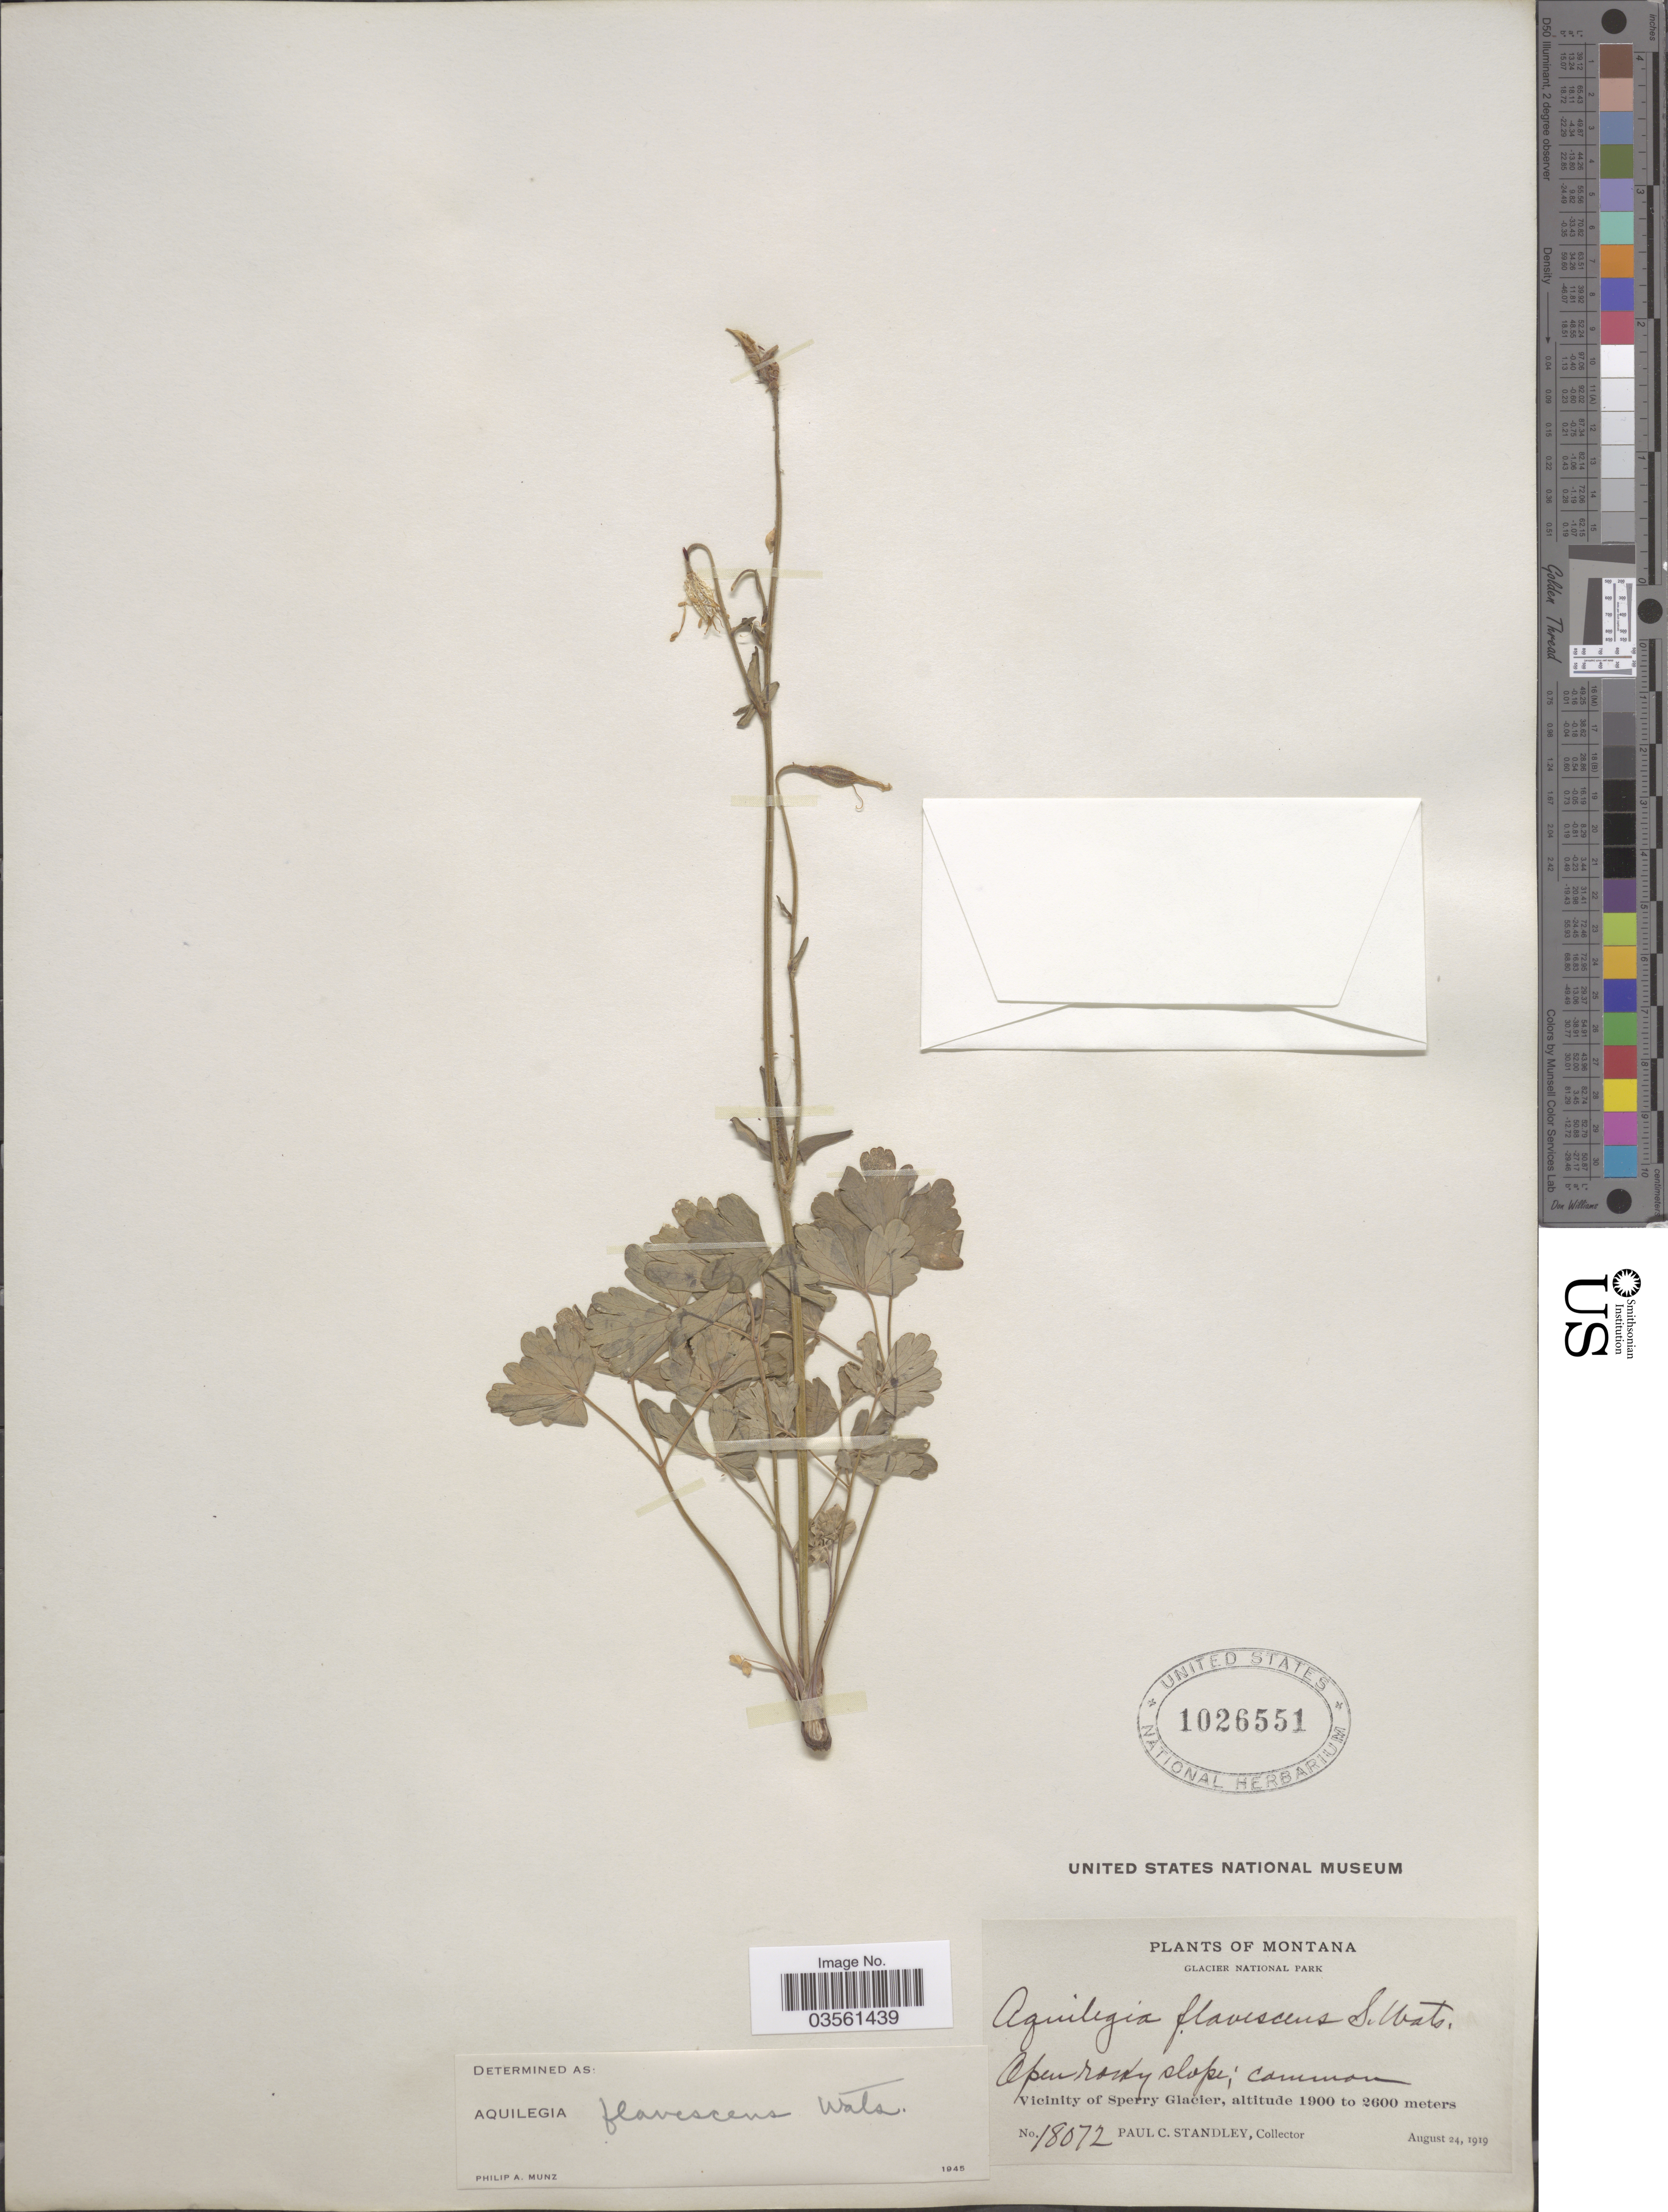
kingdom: Plantae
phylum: Tracheophyta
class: Magnoliopsida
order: Ranunculales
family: Ranunculaceae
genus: Aquilegia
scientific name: Aquilegia flavescens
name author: S. Watson in C. King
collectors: P. C. Standley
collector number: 18072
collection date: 1919-08-24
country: United States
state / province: Montana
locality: Glacier National Park. Vicinity of Sperry Glacier.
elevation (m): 1900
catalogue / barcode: US 1026551